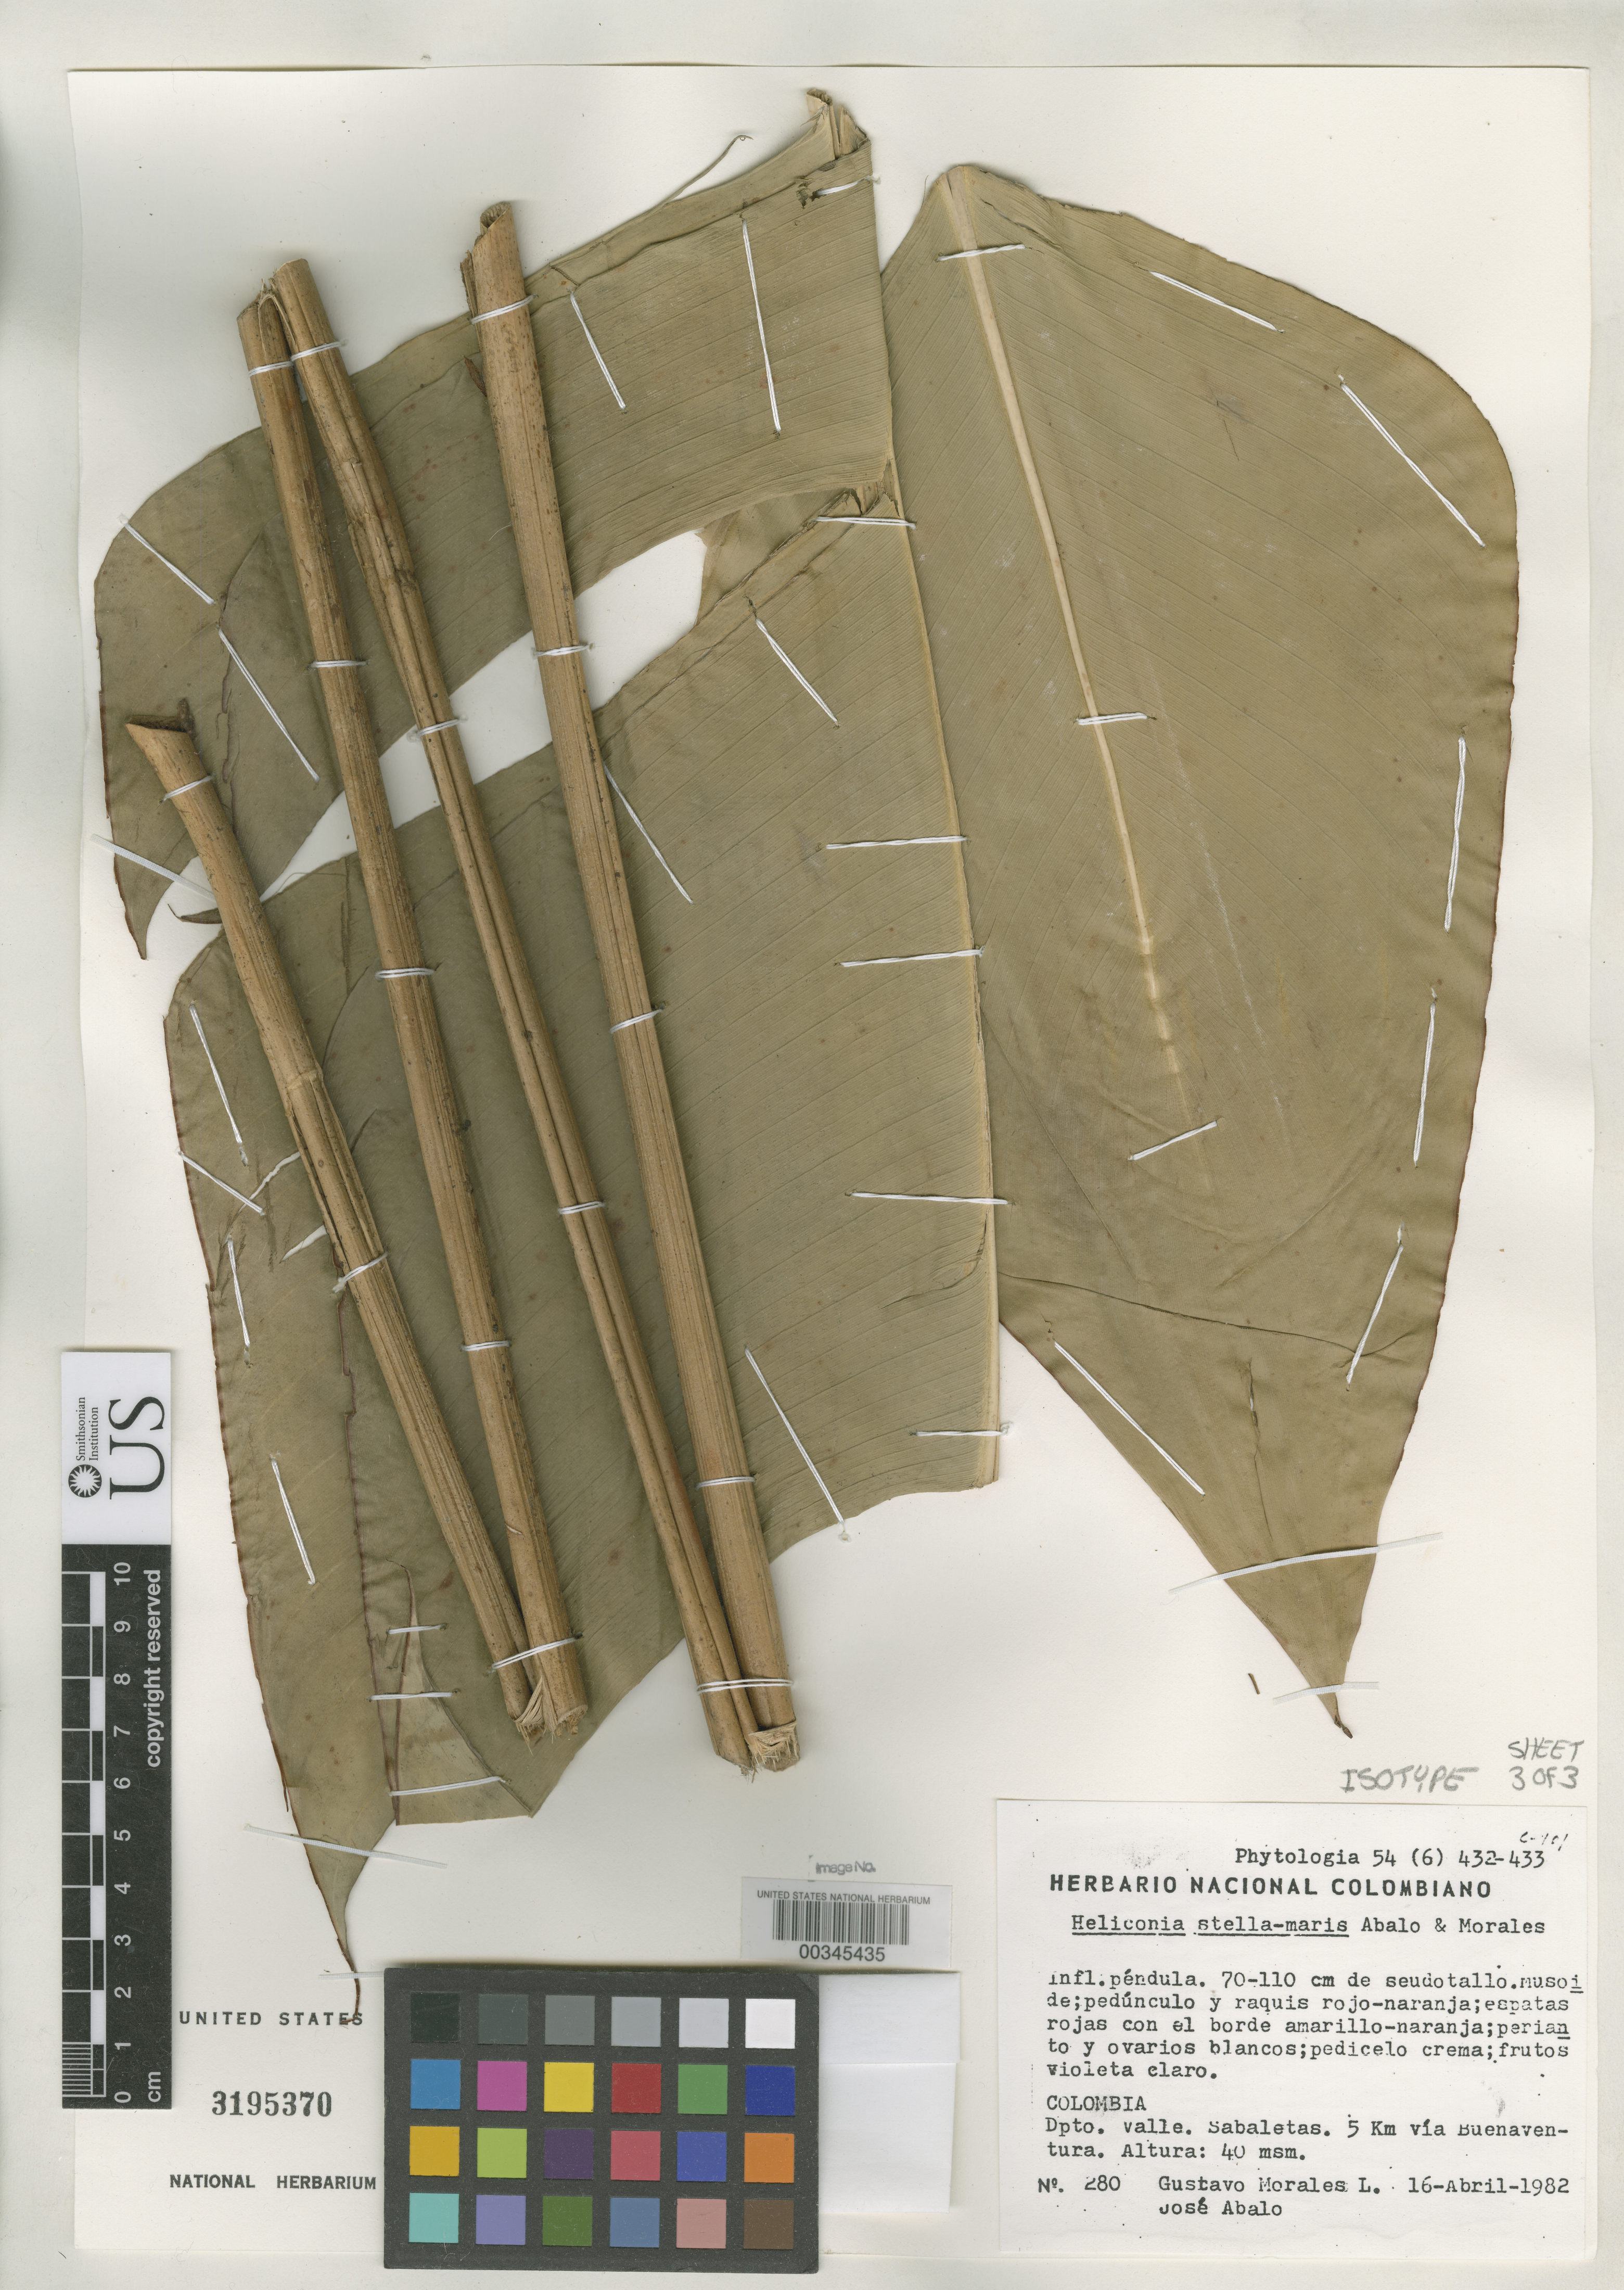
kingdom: Plantae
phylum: Tracheophyta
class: Liliopsida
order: Zingiberales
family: Heliconiaceae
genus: Heliconia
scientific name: Heliconia stella-maris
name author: Abalo & G. Morales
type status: Isotype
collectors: G. Morales L. & J. E. Abalo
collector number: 280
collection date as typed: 16 Apr 1982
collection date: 1982-04-16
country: Colombia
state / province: Valle del Cauca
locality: Sabaletas, 5 km via Buena Ventura.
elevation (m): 40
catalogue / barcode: US 3195370